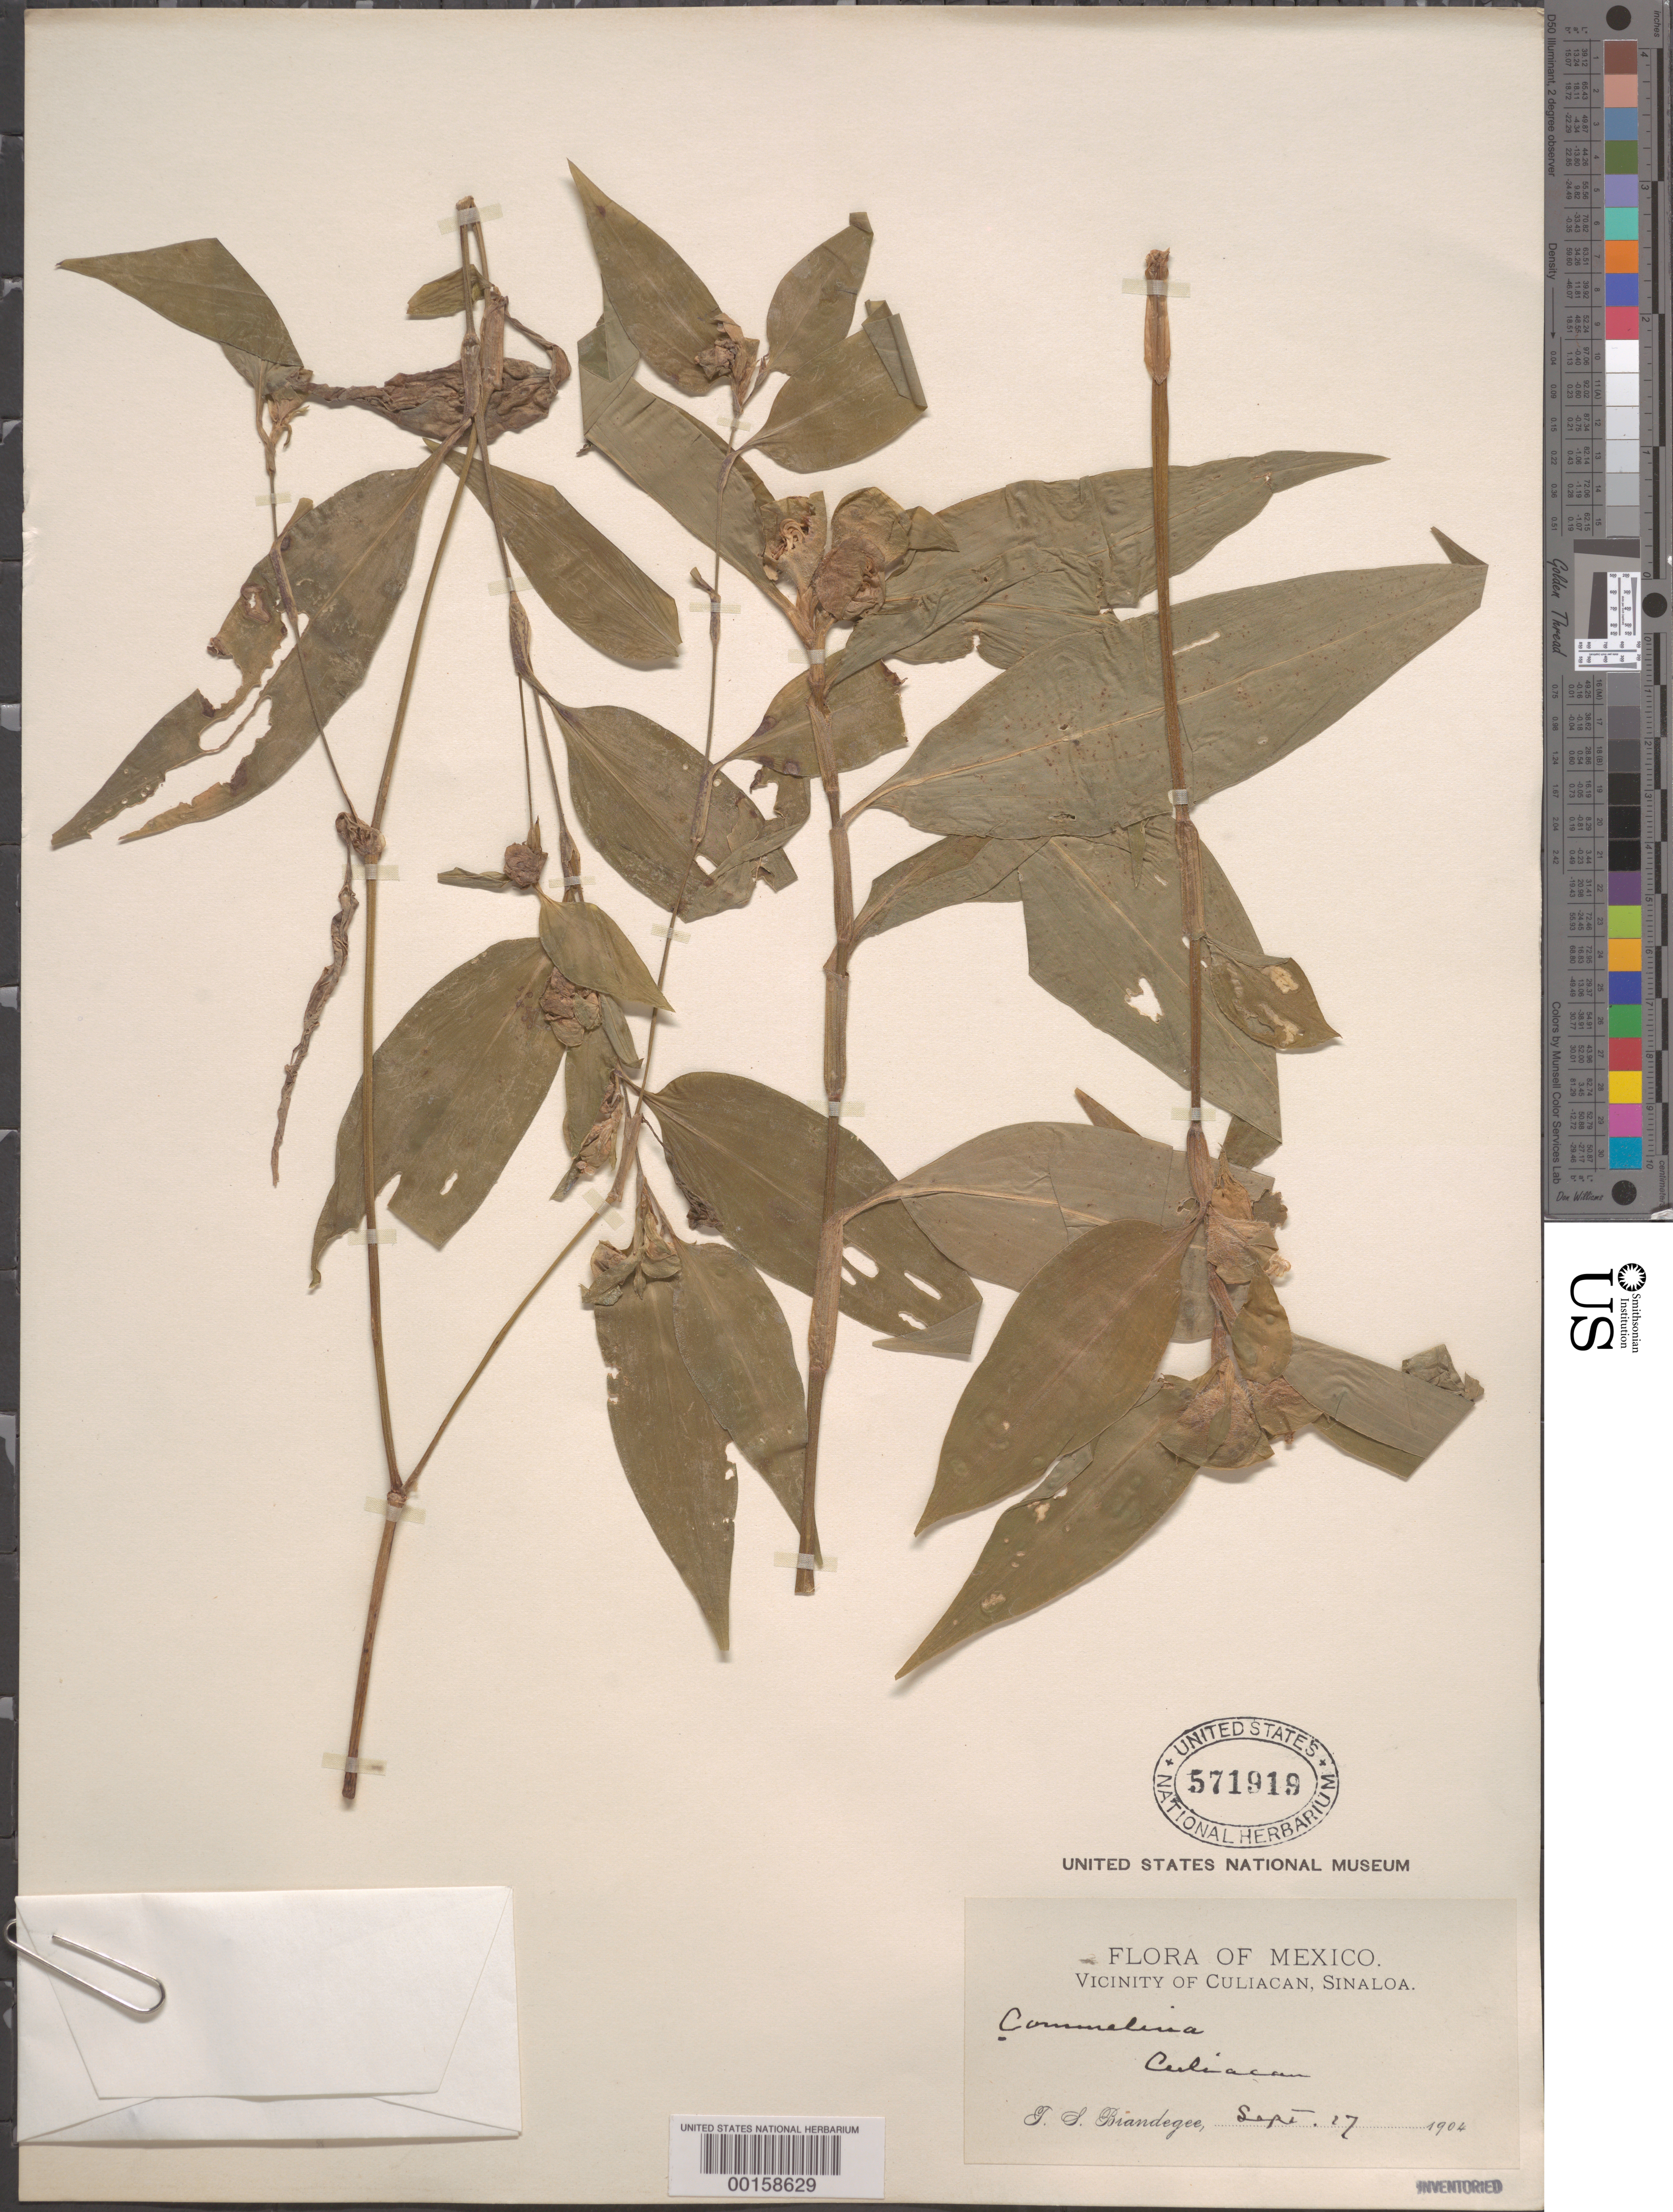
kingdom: Plantae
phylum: Tracheophyta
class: Liliopsida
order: Commelinales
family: Commelinaceae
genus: Commelina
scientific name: Commelina erecta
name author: L.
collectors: T. S. Brandegee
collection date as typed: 17 Sep 1904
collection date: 1904-09-17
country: Mexico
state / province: Sinaloa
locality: Culiacan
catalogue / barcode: US 571919